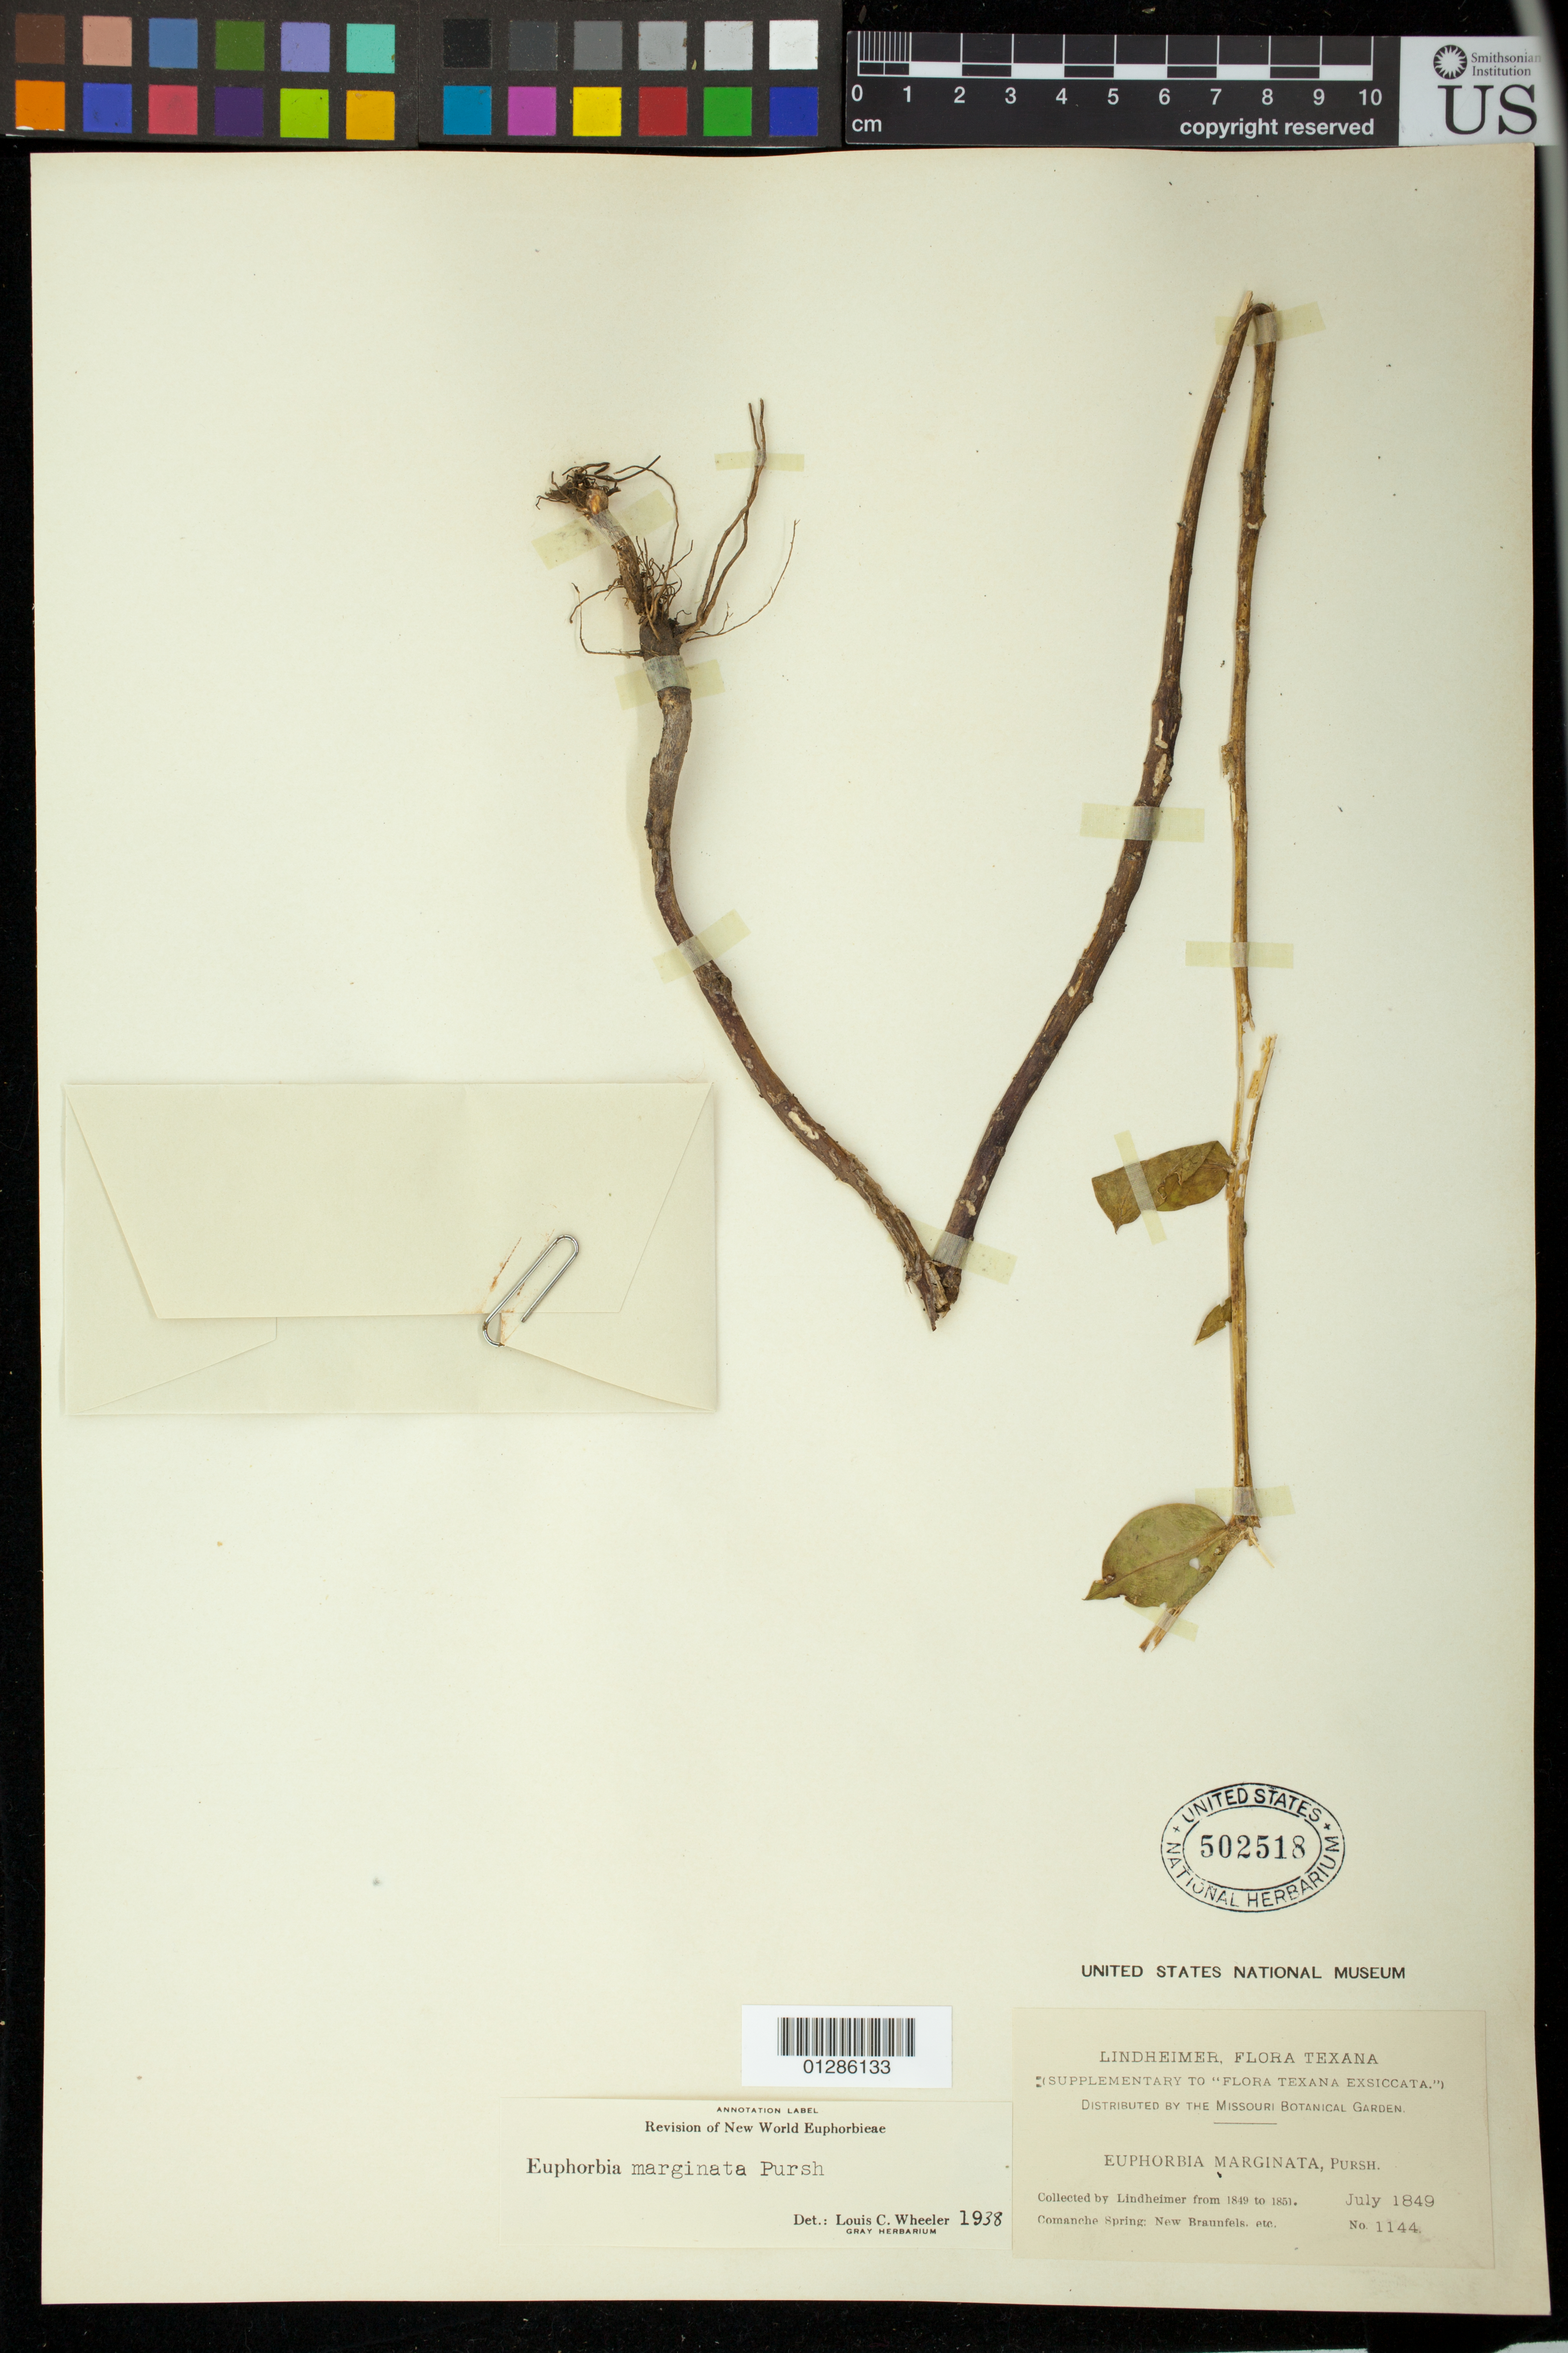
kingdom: Plantae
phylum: Tracheophyta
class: Magnoliopsida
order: Malpighiales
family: Euphorbiaceae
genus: Euphorbia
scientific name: Euphorbia marginata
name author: Pursh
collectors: F. J. Lindheimer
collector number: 1144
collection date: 1849-07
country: United States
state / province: Texas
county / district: Comanche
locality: Comanche Spring, New Braunfels, etc.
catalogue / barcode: US 502518